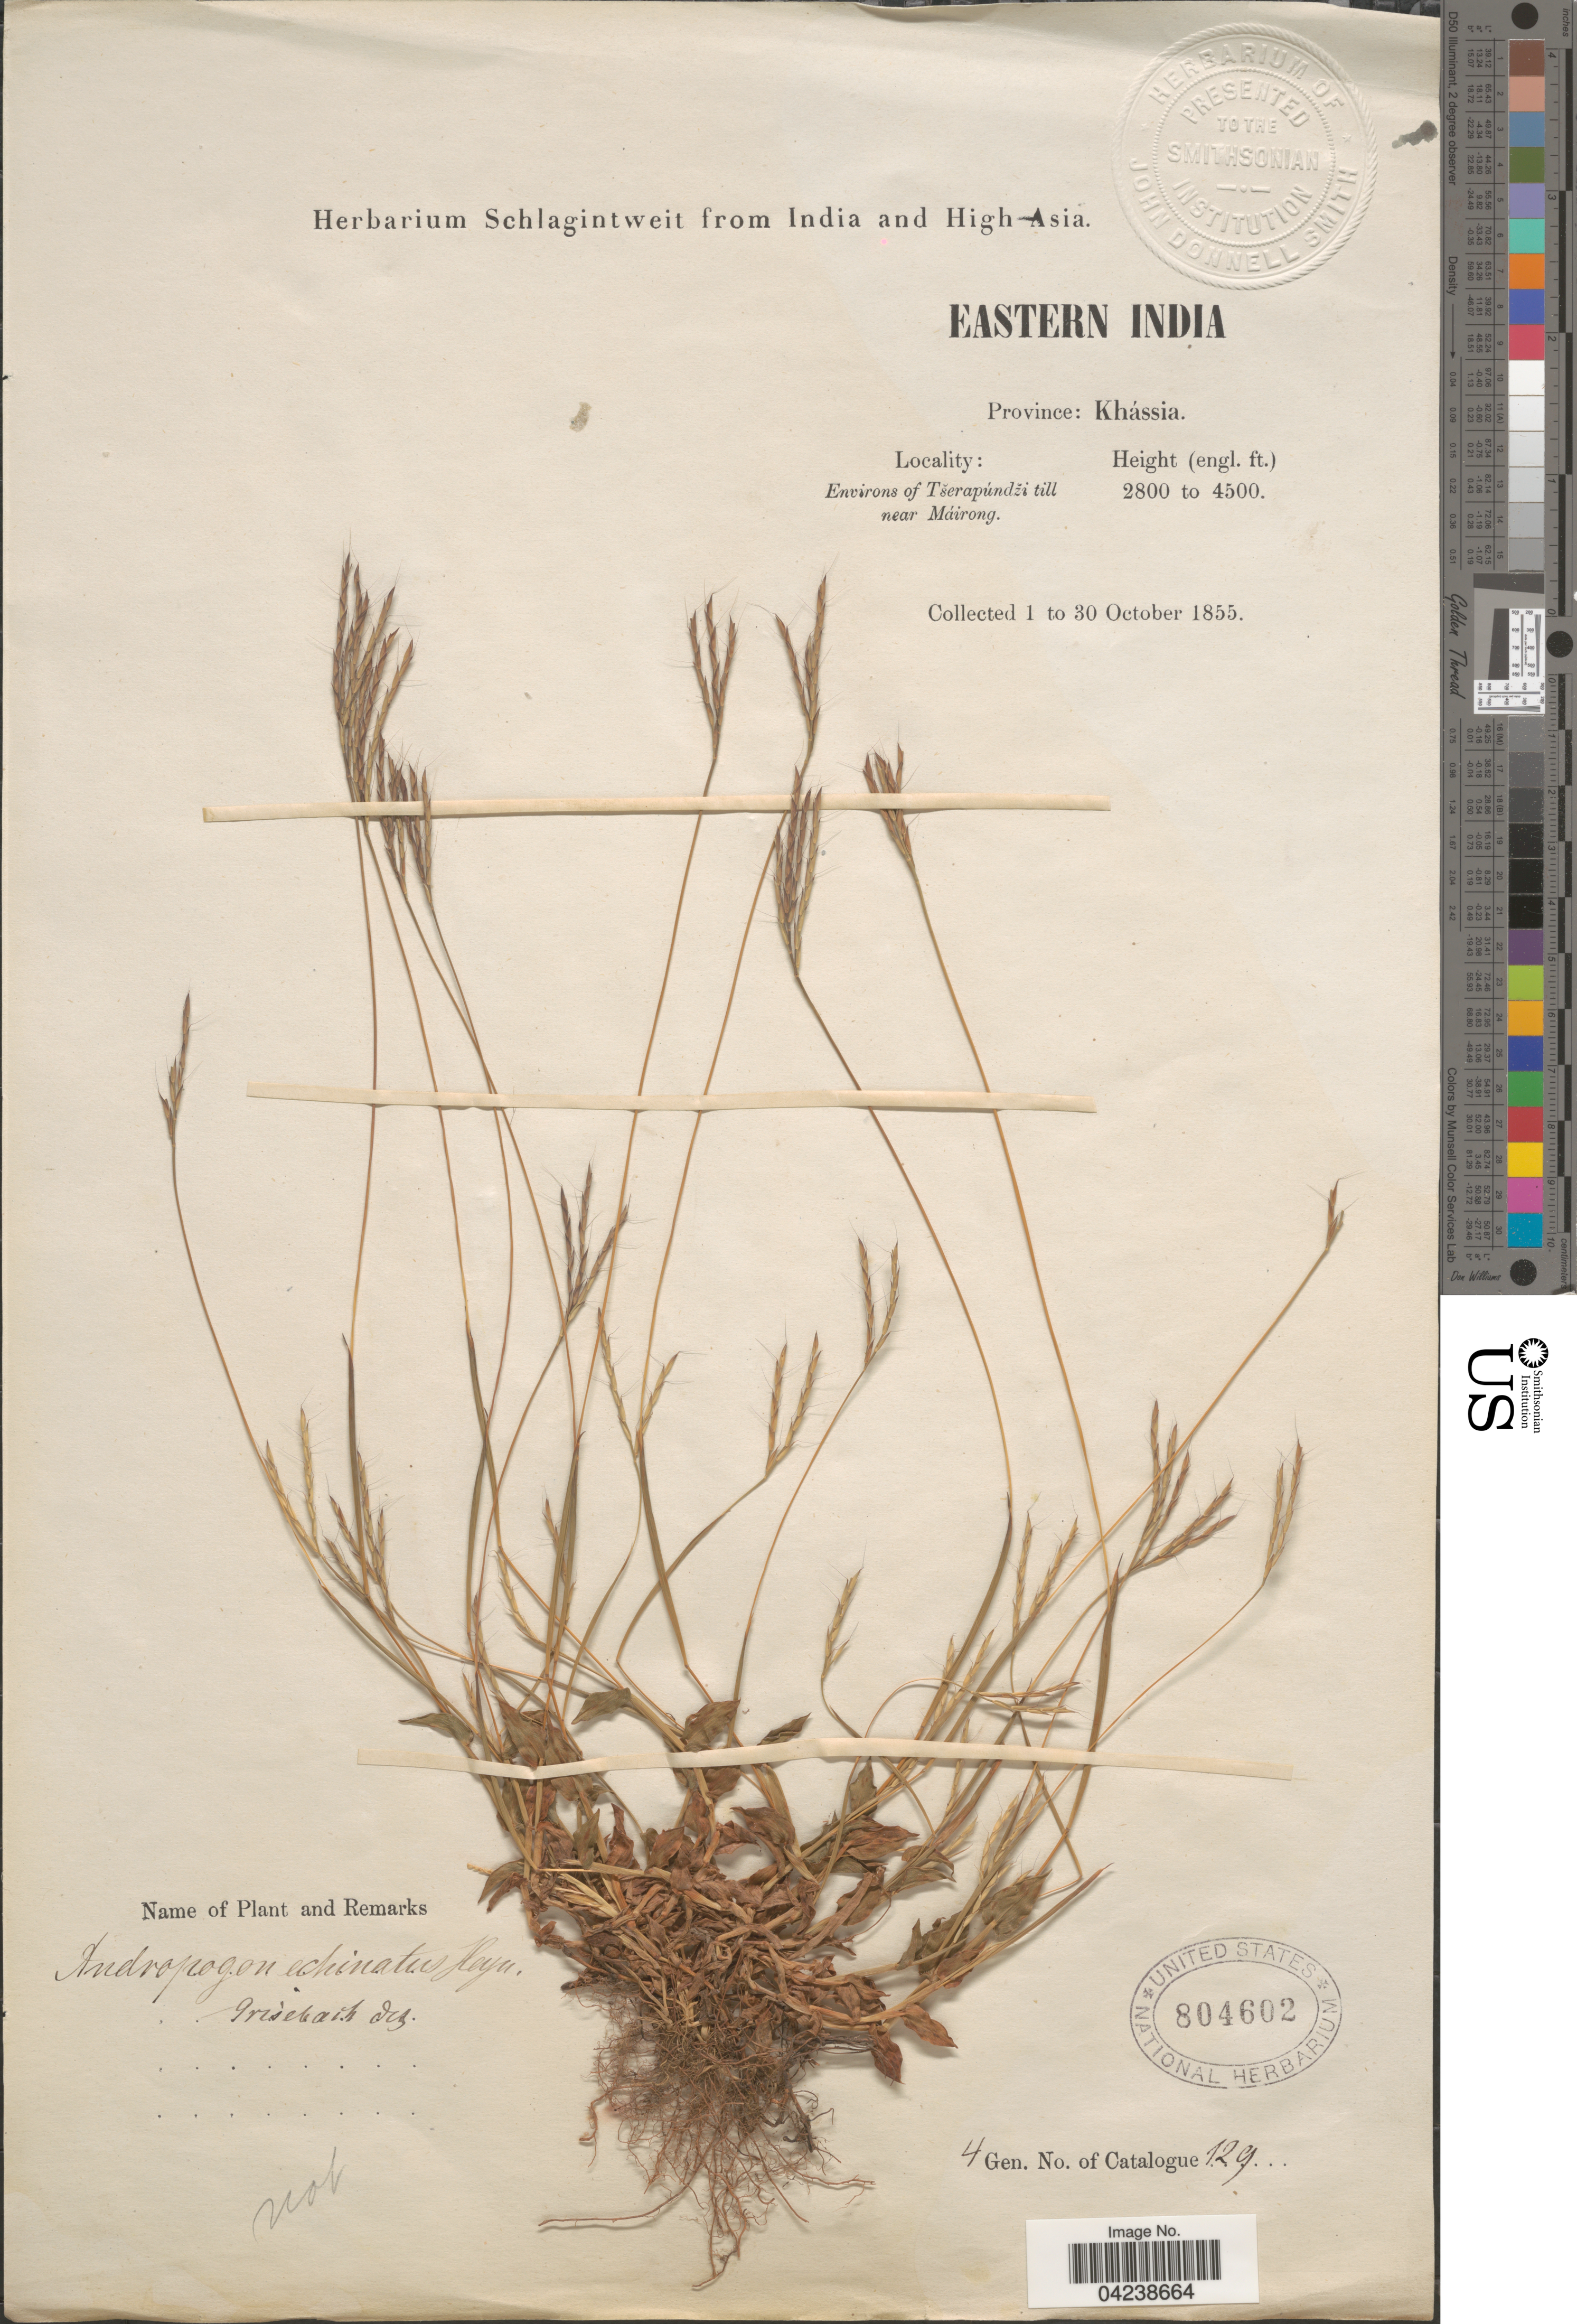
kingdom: Plantae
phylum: Tracheophyta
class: Liliopsida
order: Poales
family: Poaceae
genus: Arthraxon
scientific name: Arthraxon sp.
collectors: ex herb. Schlagintweit from India and High Asia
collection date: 1855-10-01/1855-10-30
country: India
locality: Eastern India. Province: Khássia. Environs of Tserapúndzitil near Máirong.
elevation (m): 853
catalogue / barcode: US 804602